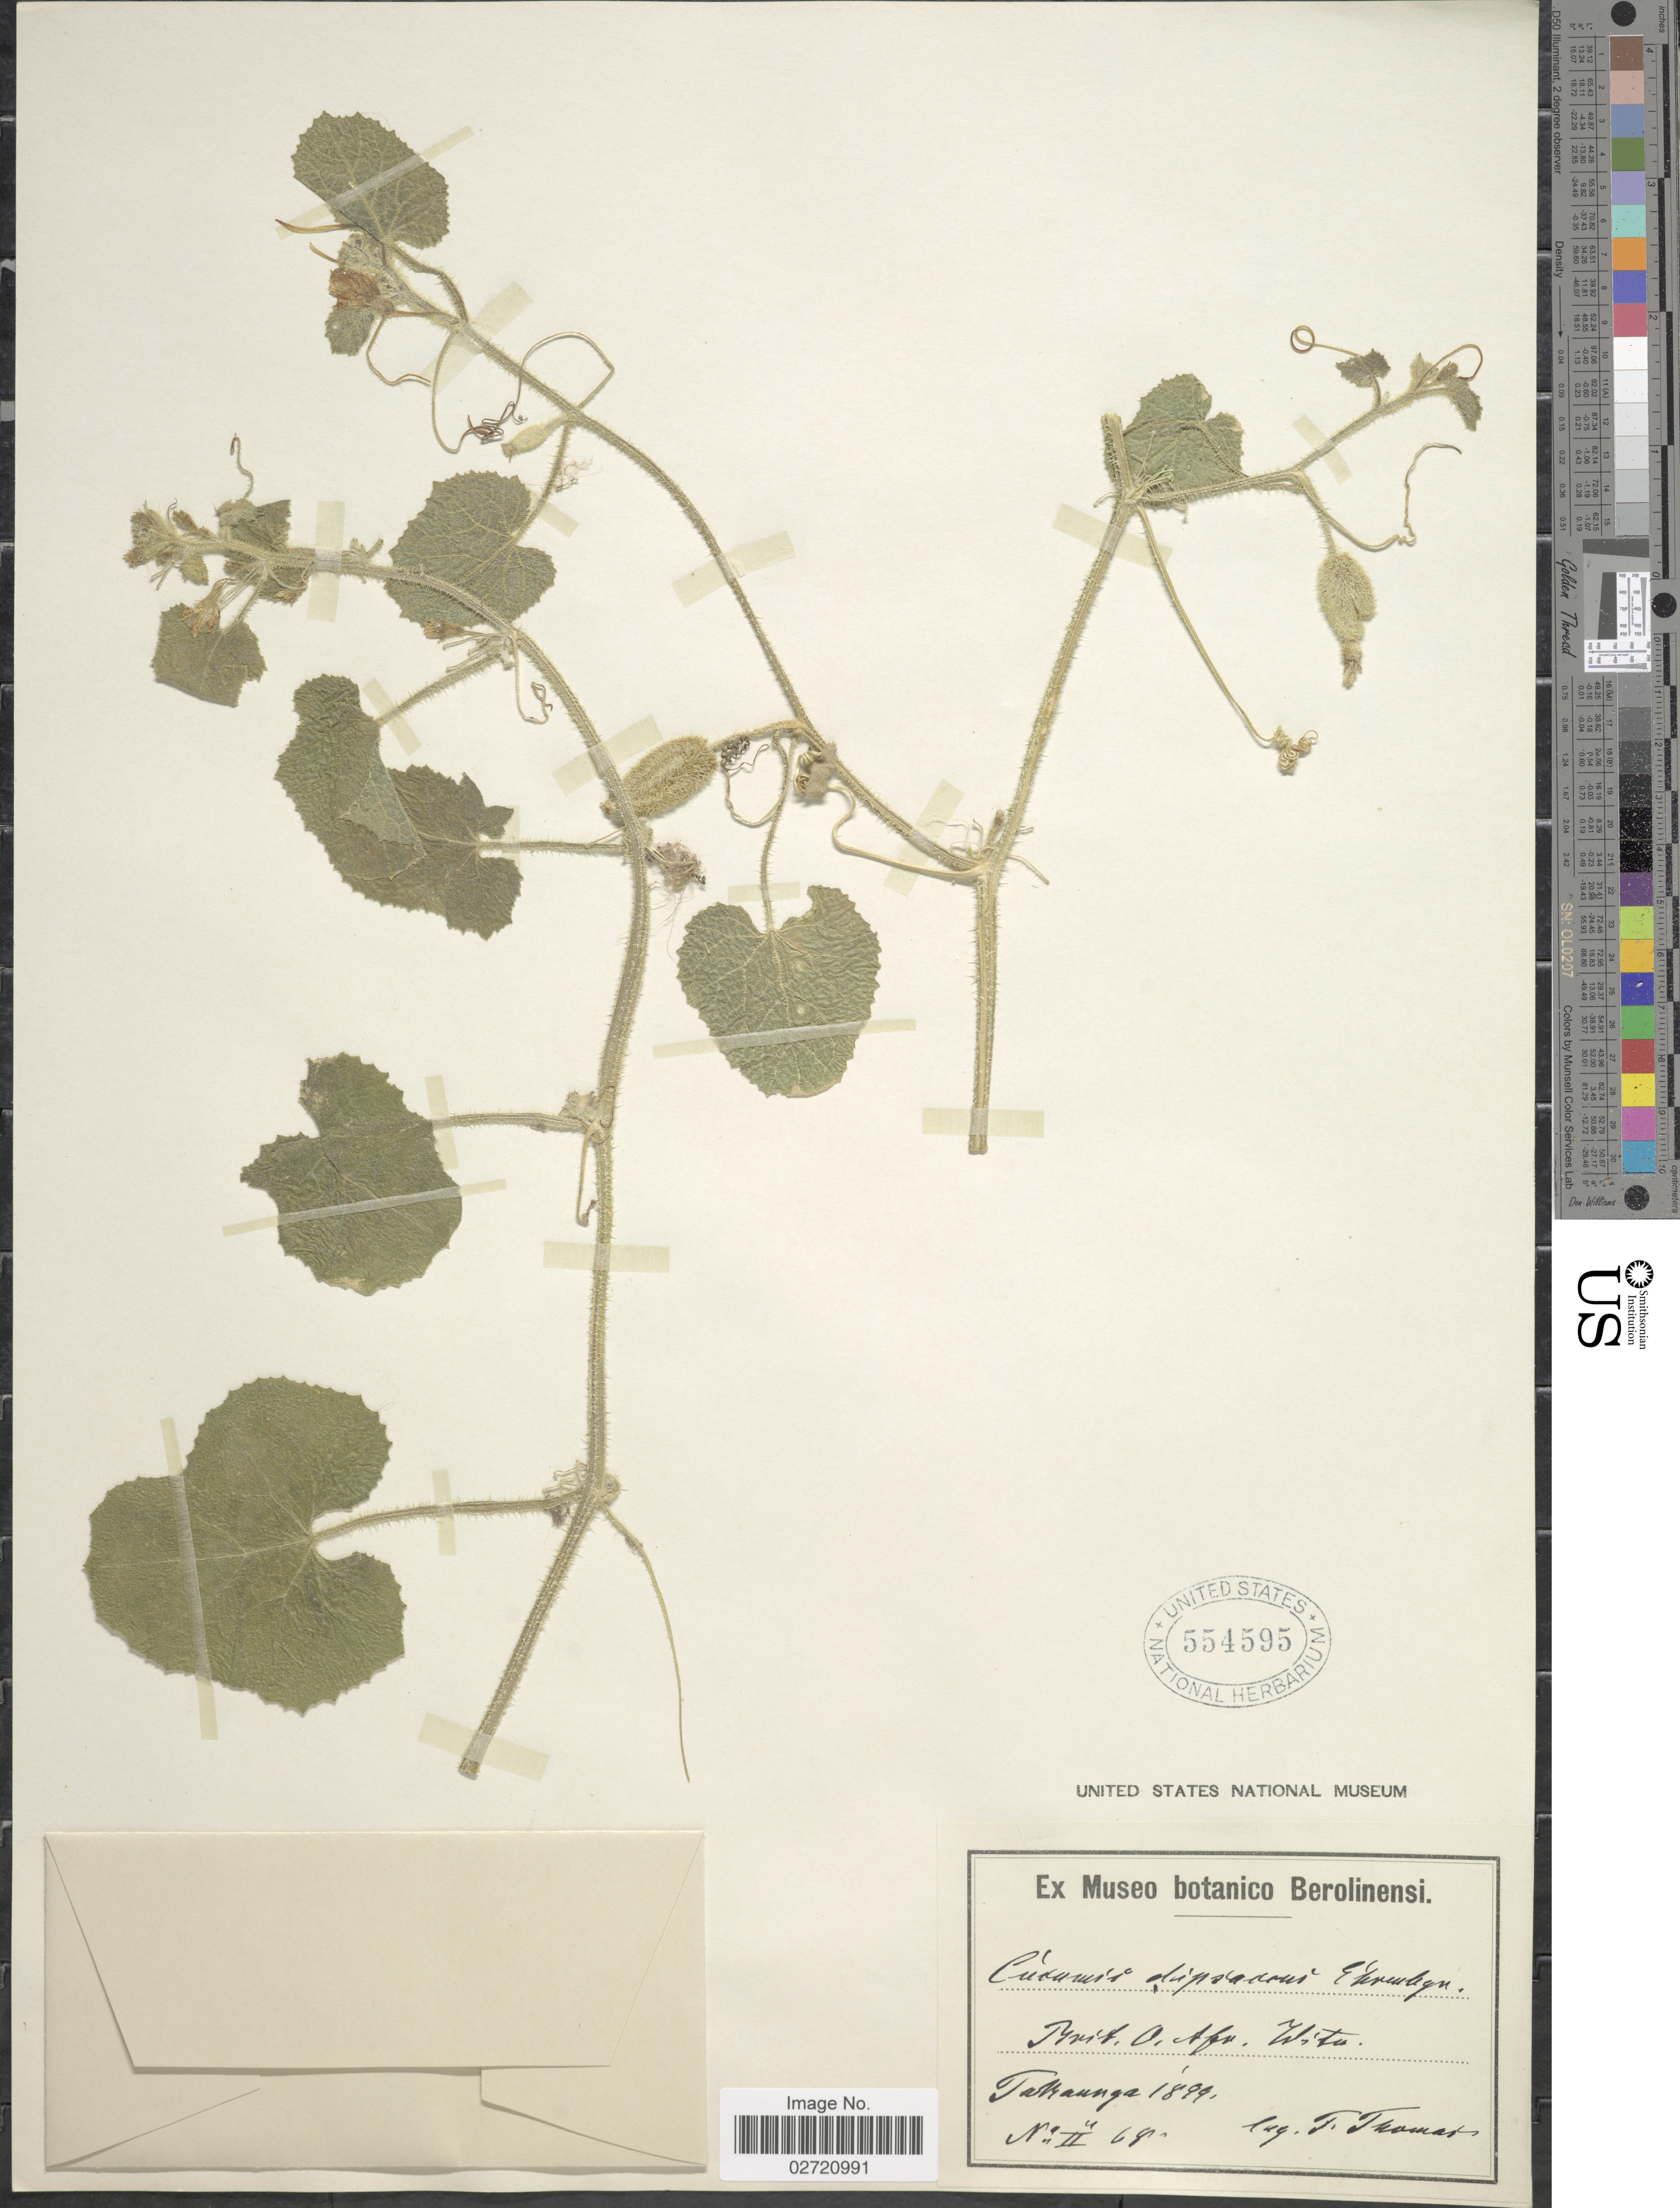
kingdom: Plantae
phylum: Tracheophyta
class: Magnoliopsida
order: Cucurbitales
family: Cucurbitaceae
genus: Cucumis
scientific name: Cucumis dipsaceus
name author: Ehrenb. ex Spach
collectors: T. Thomas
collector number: II 68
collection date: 1899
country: Kenya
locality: Brit. O. Afr. Witu. Takaungu.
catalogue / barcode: US 554595